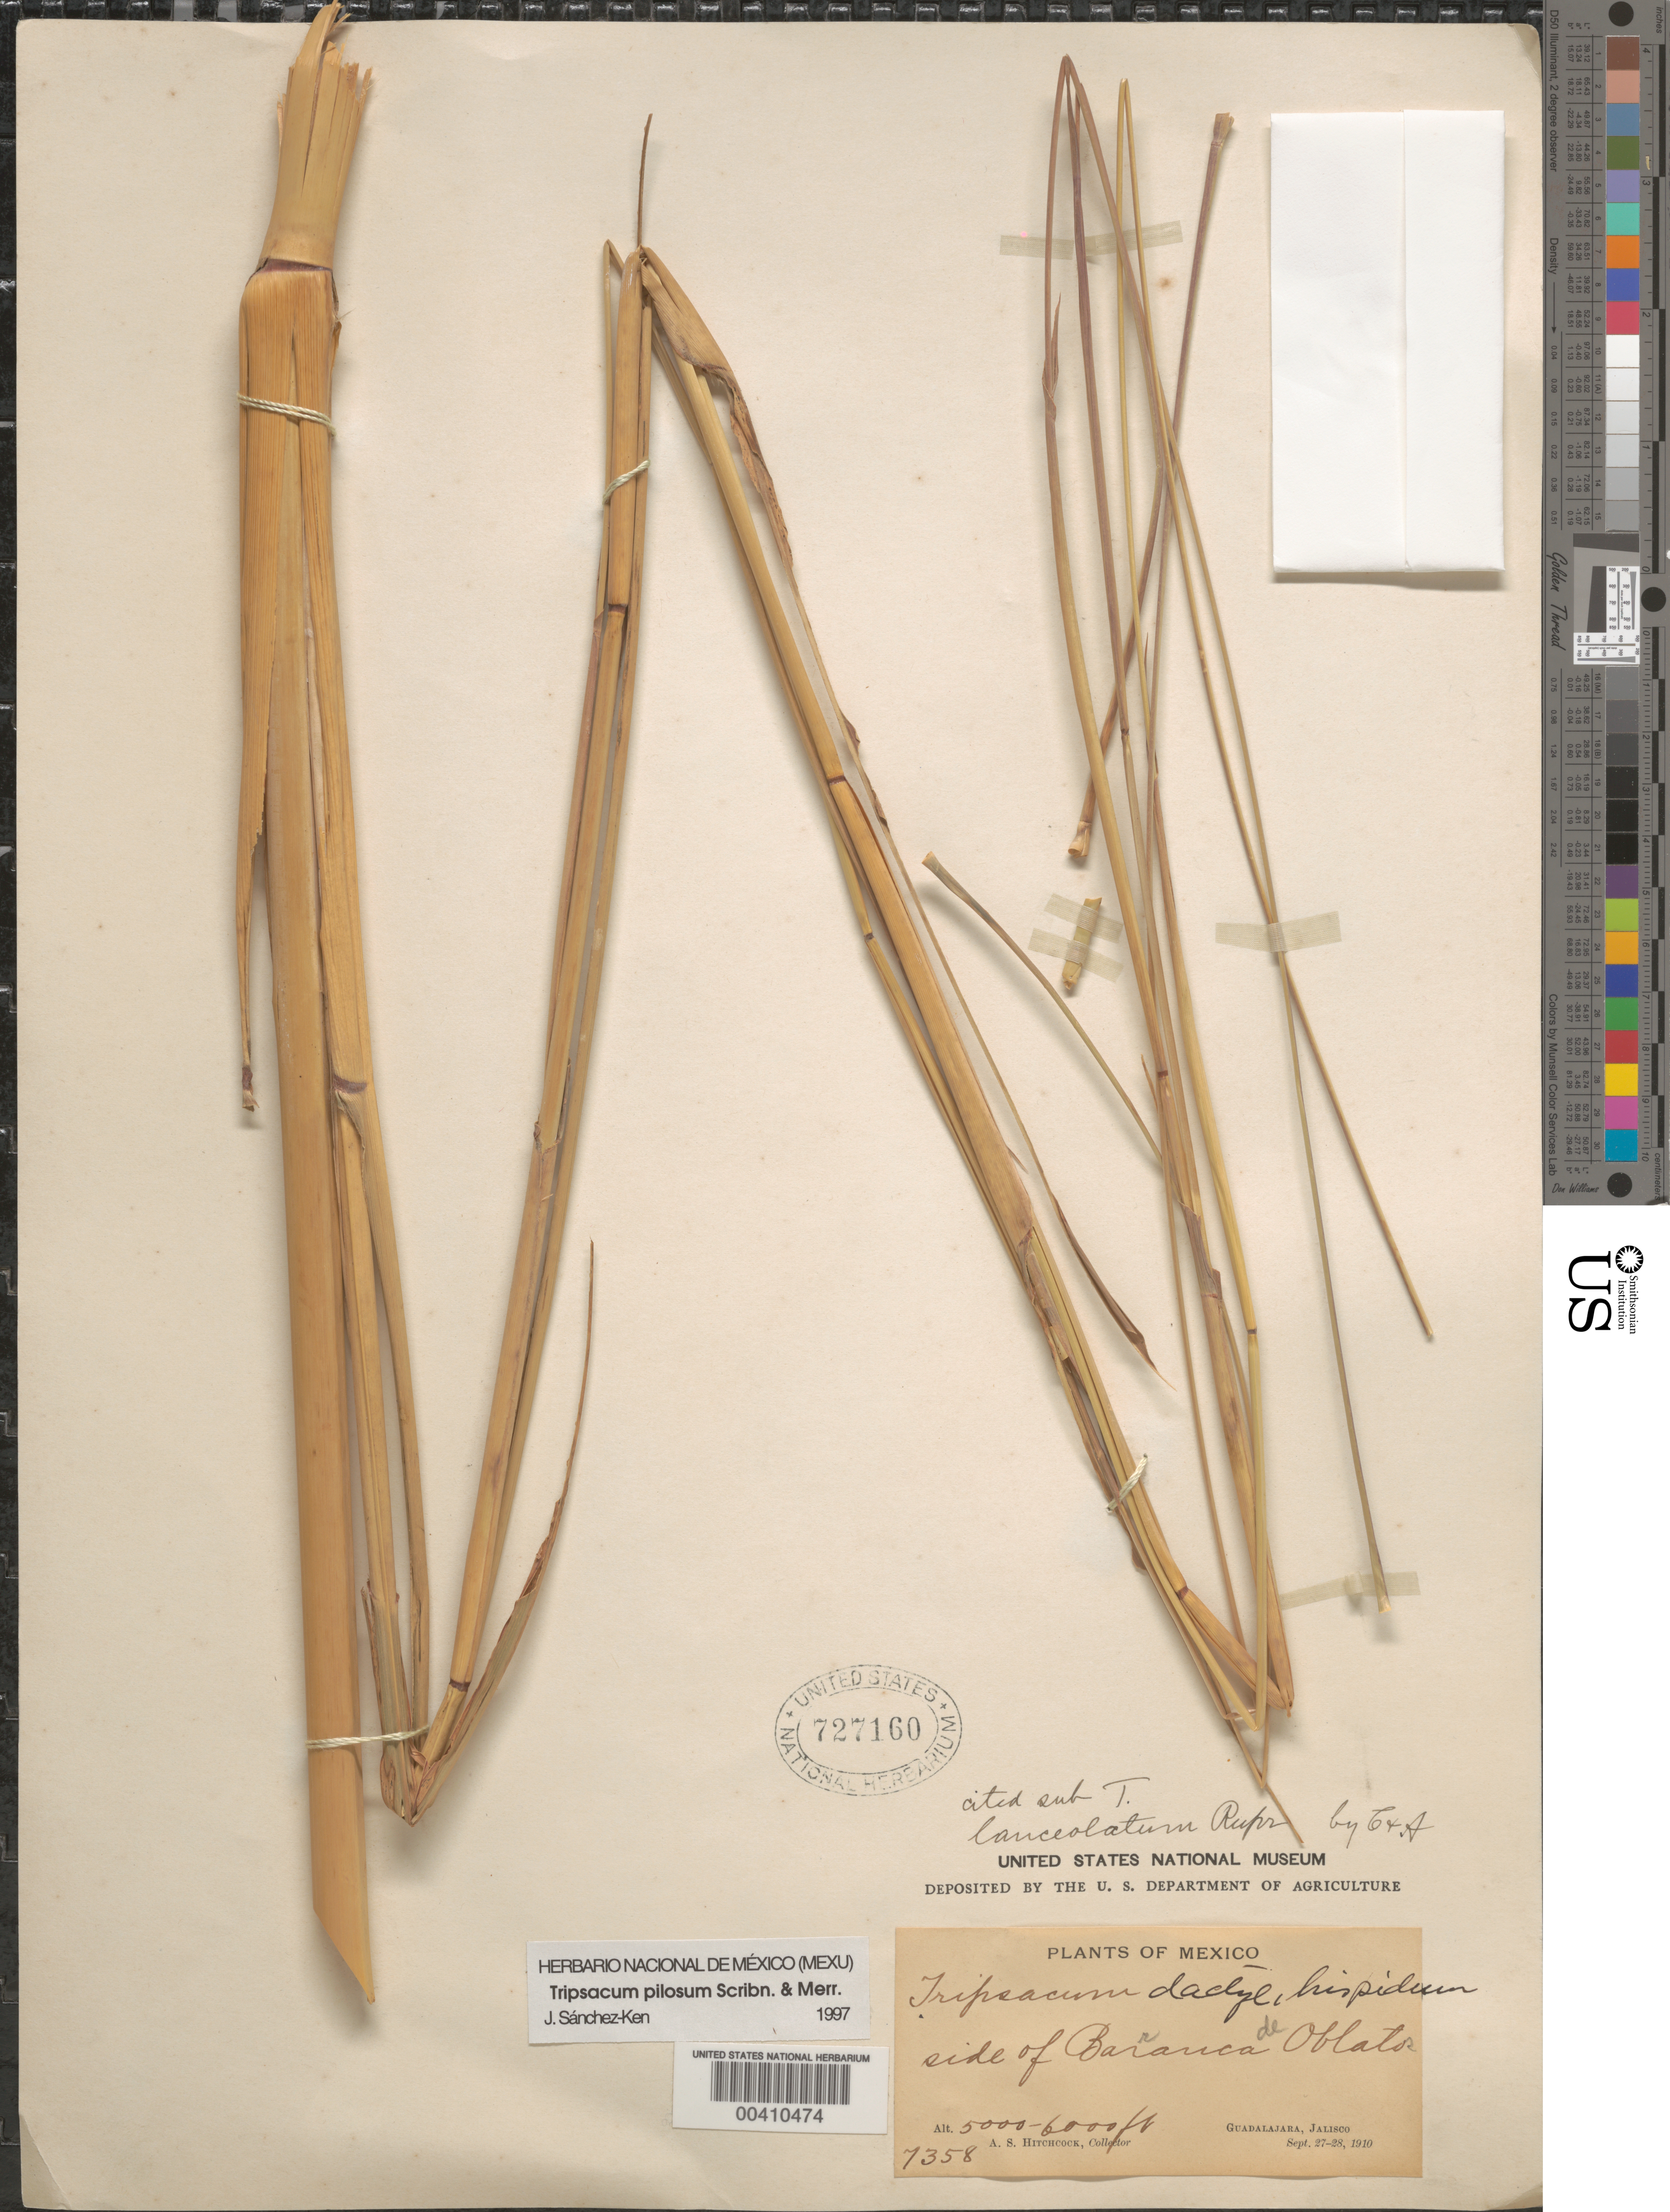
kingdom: Plantae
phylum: Tracheophyta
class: Liliopsida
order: Poales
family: Poaceae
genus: Tripsacum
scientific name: Tripsacum pilosum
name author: Scribn. & Merr.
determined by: Sánchez-Ken, J. G.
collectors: A. S. Hitchcock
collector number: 7358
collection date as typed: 27 Sep 1910 to 28 Sep 1910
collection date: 1910-09-27/1910-09-28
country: Mexico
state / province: Jalisco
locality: Side of Barranca de Oblatos, Guadalajara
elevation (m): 1524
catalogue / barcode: US 727160